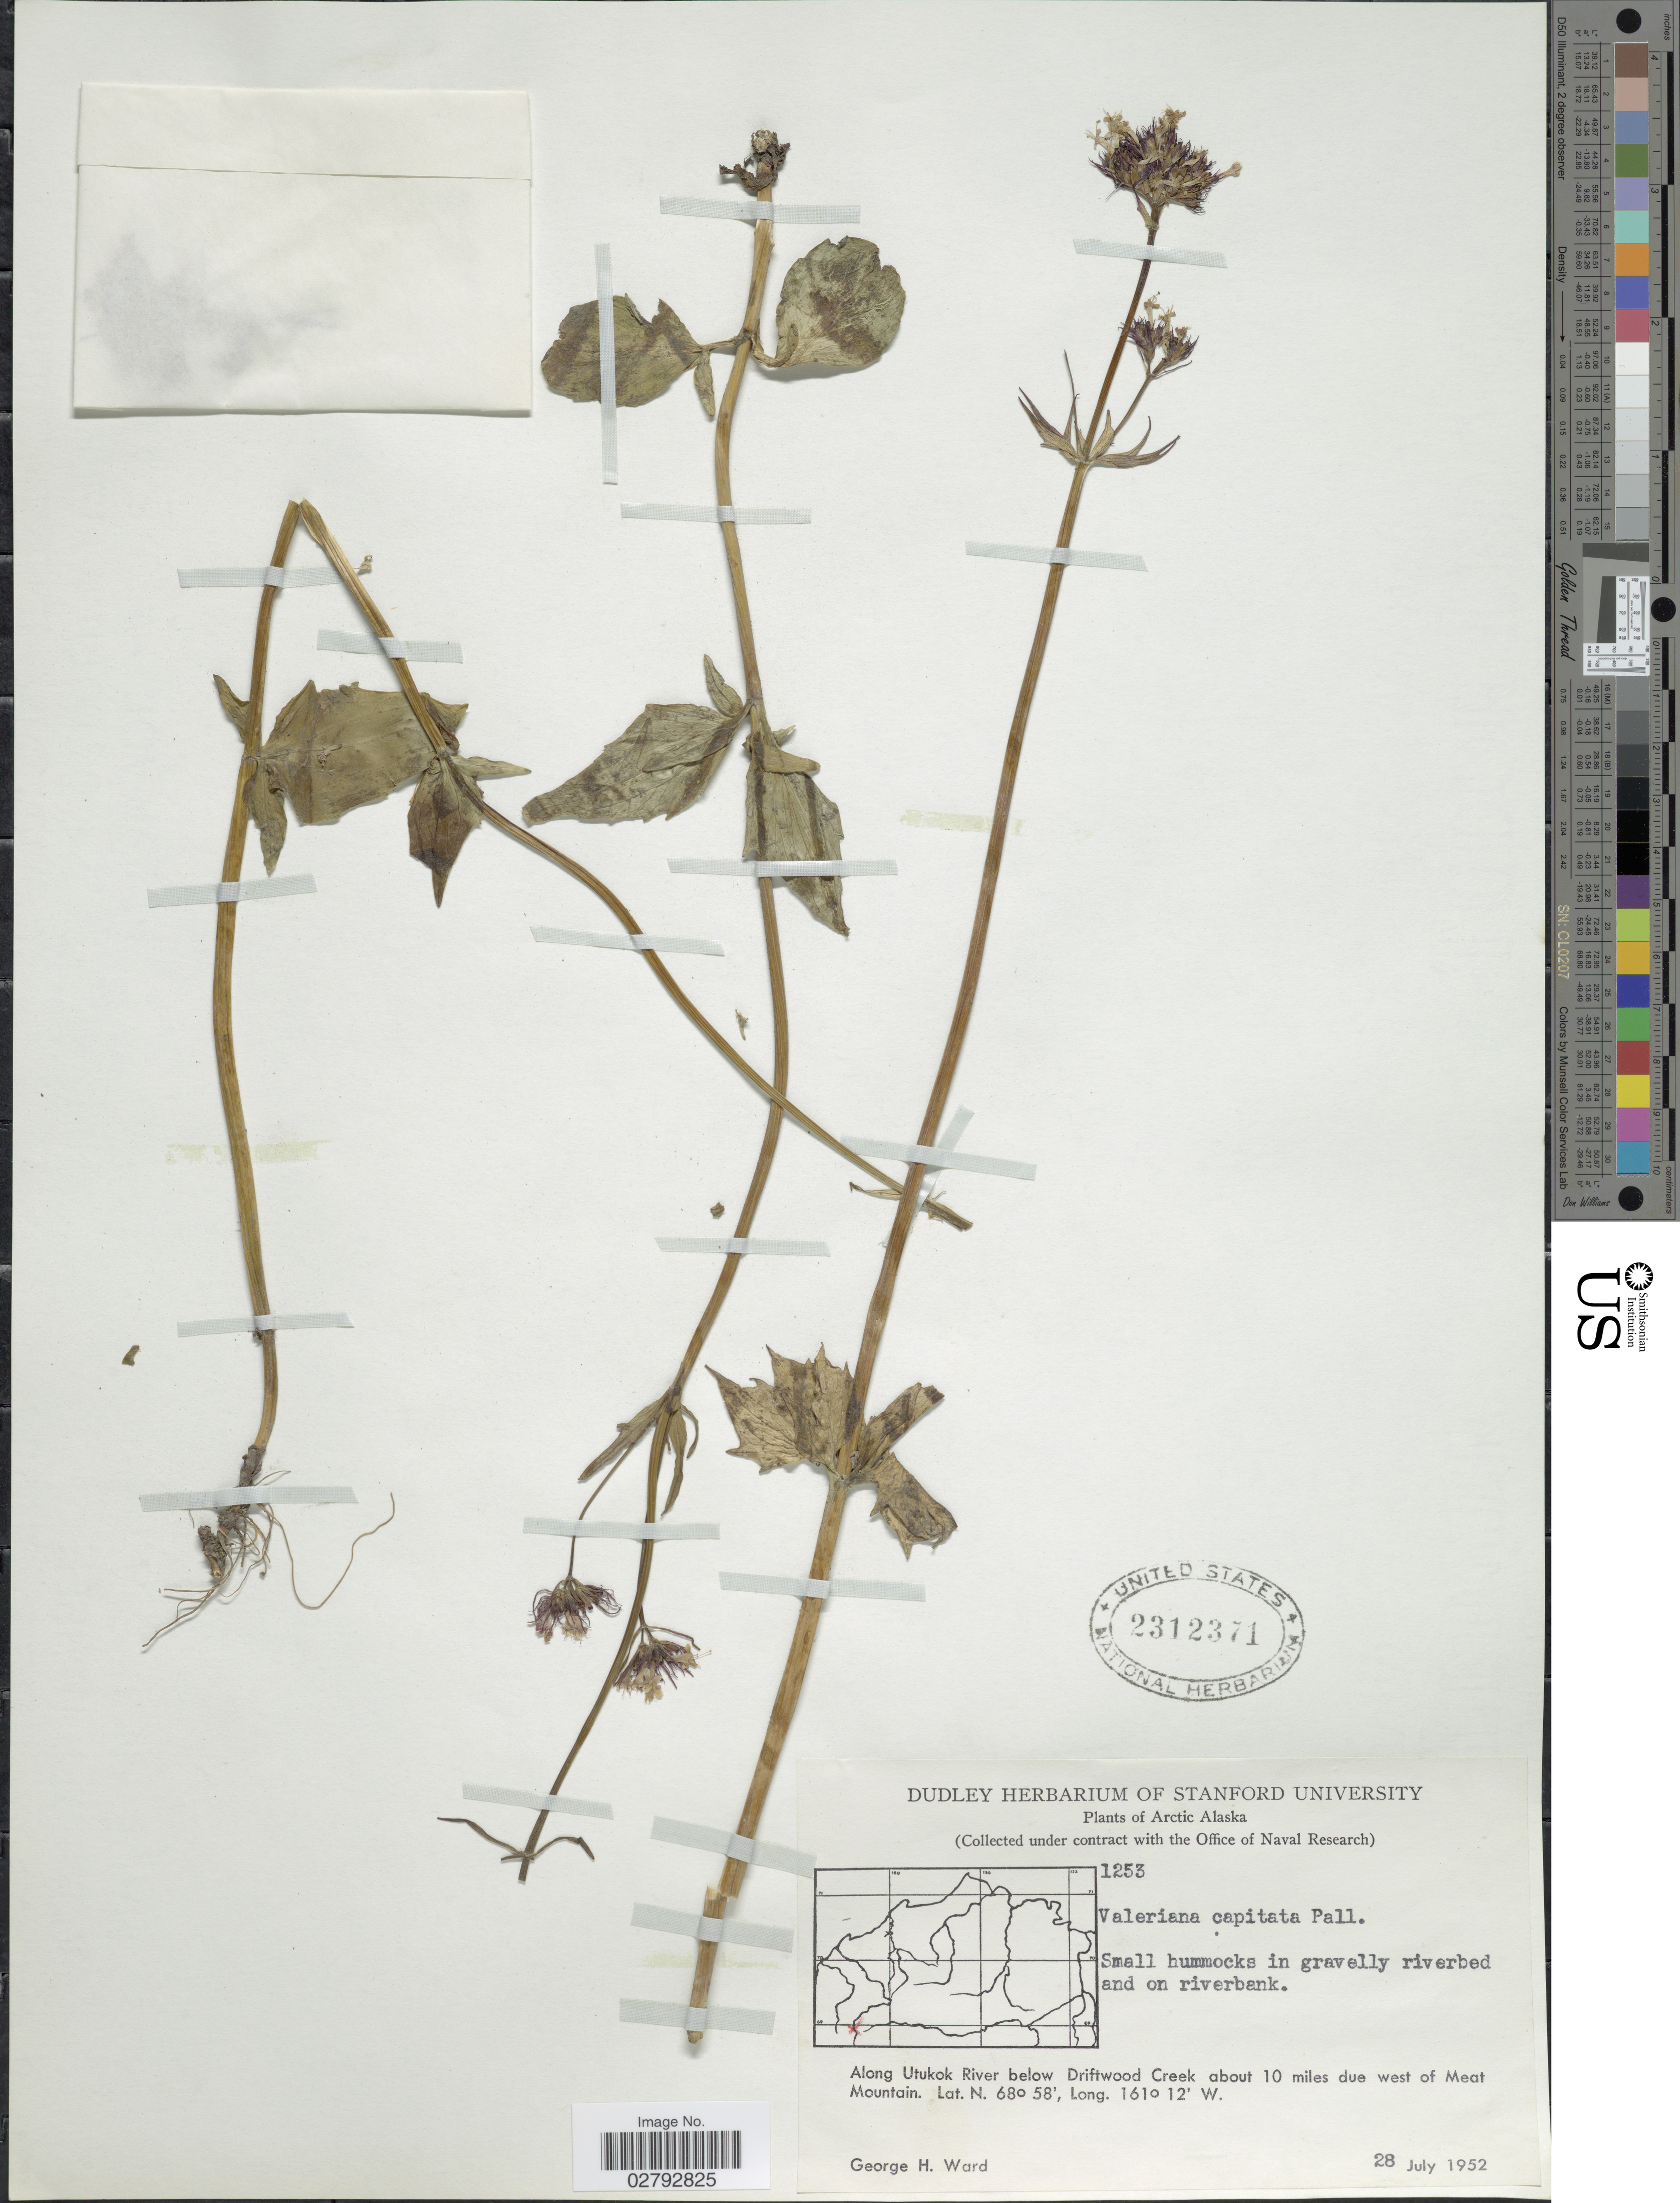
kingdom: Plantae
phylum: Tracheophyta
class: Magnoliopsida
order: Dipsacales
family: Caprifoliaceae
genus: Valeriana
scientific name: Valeriana capitata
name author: Link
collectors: G. H. Ward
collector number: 1253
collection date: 1952-07-28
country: United States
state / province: Alaska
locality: Arctic Alaska. Along Utukok River below Driftwood Creek about 10 miles due west of Meat Mountain.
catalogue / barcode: US 2312371